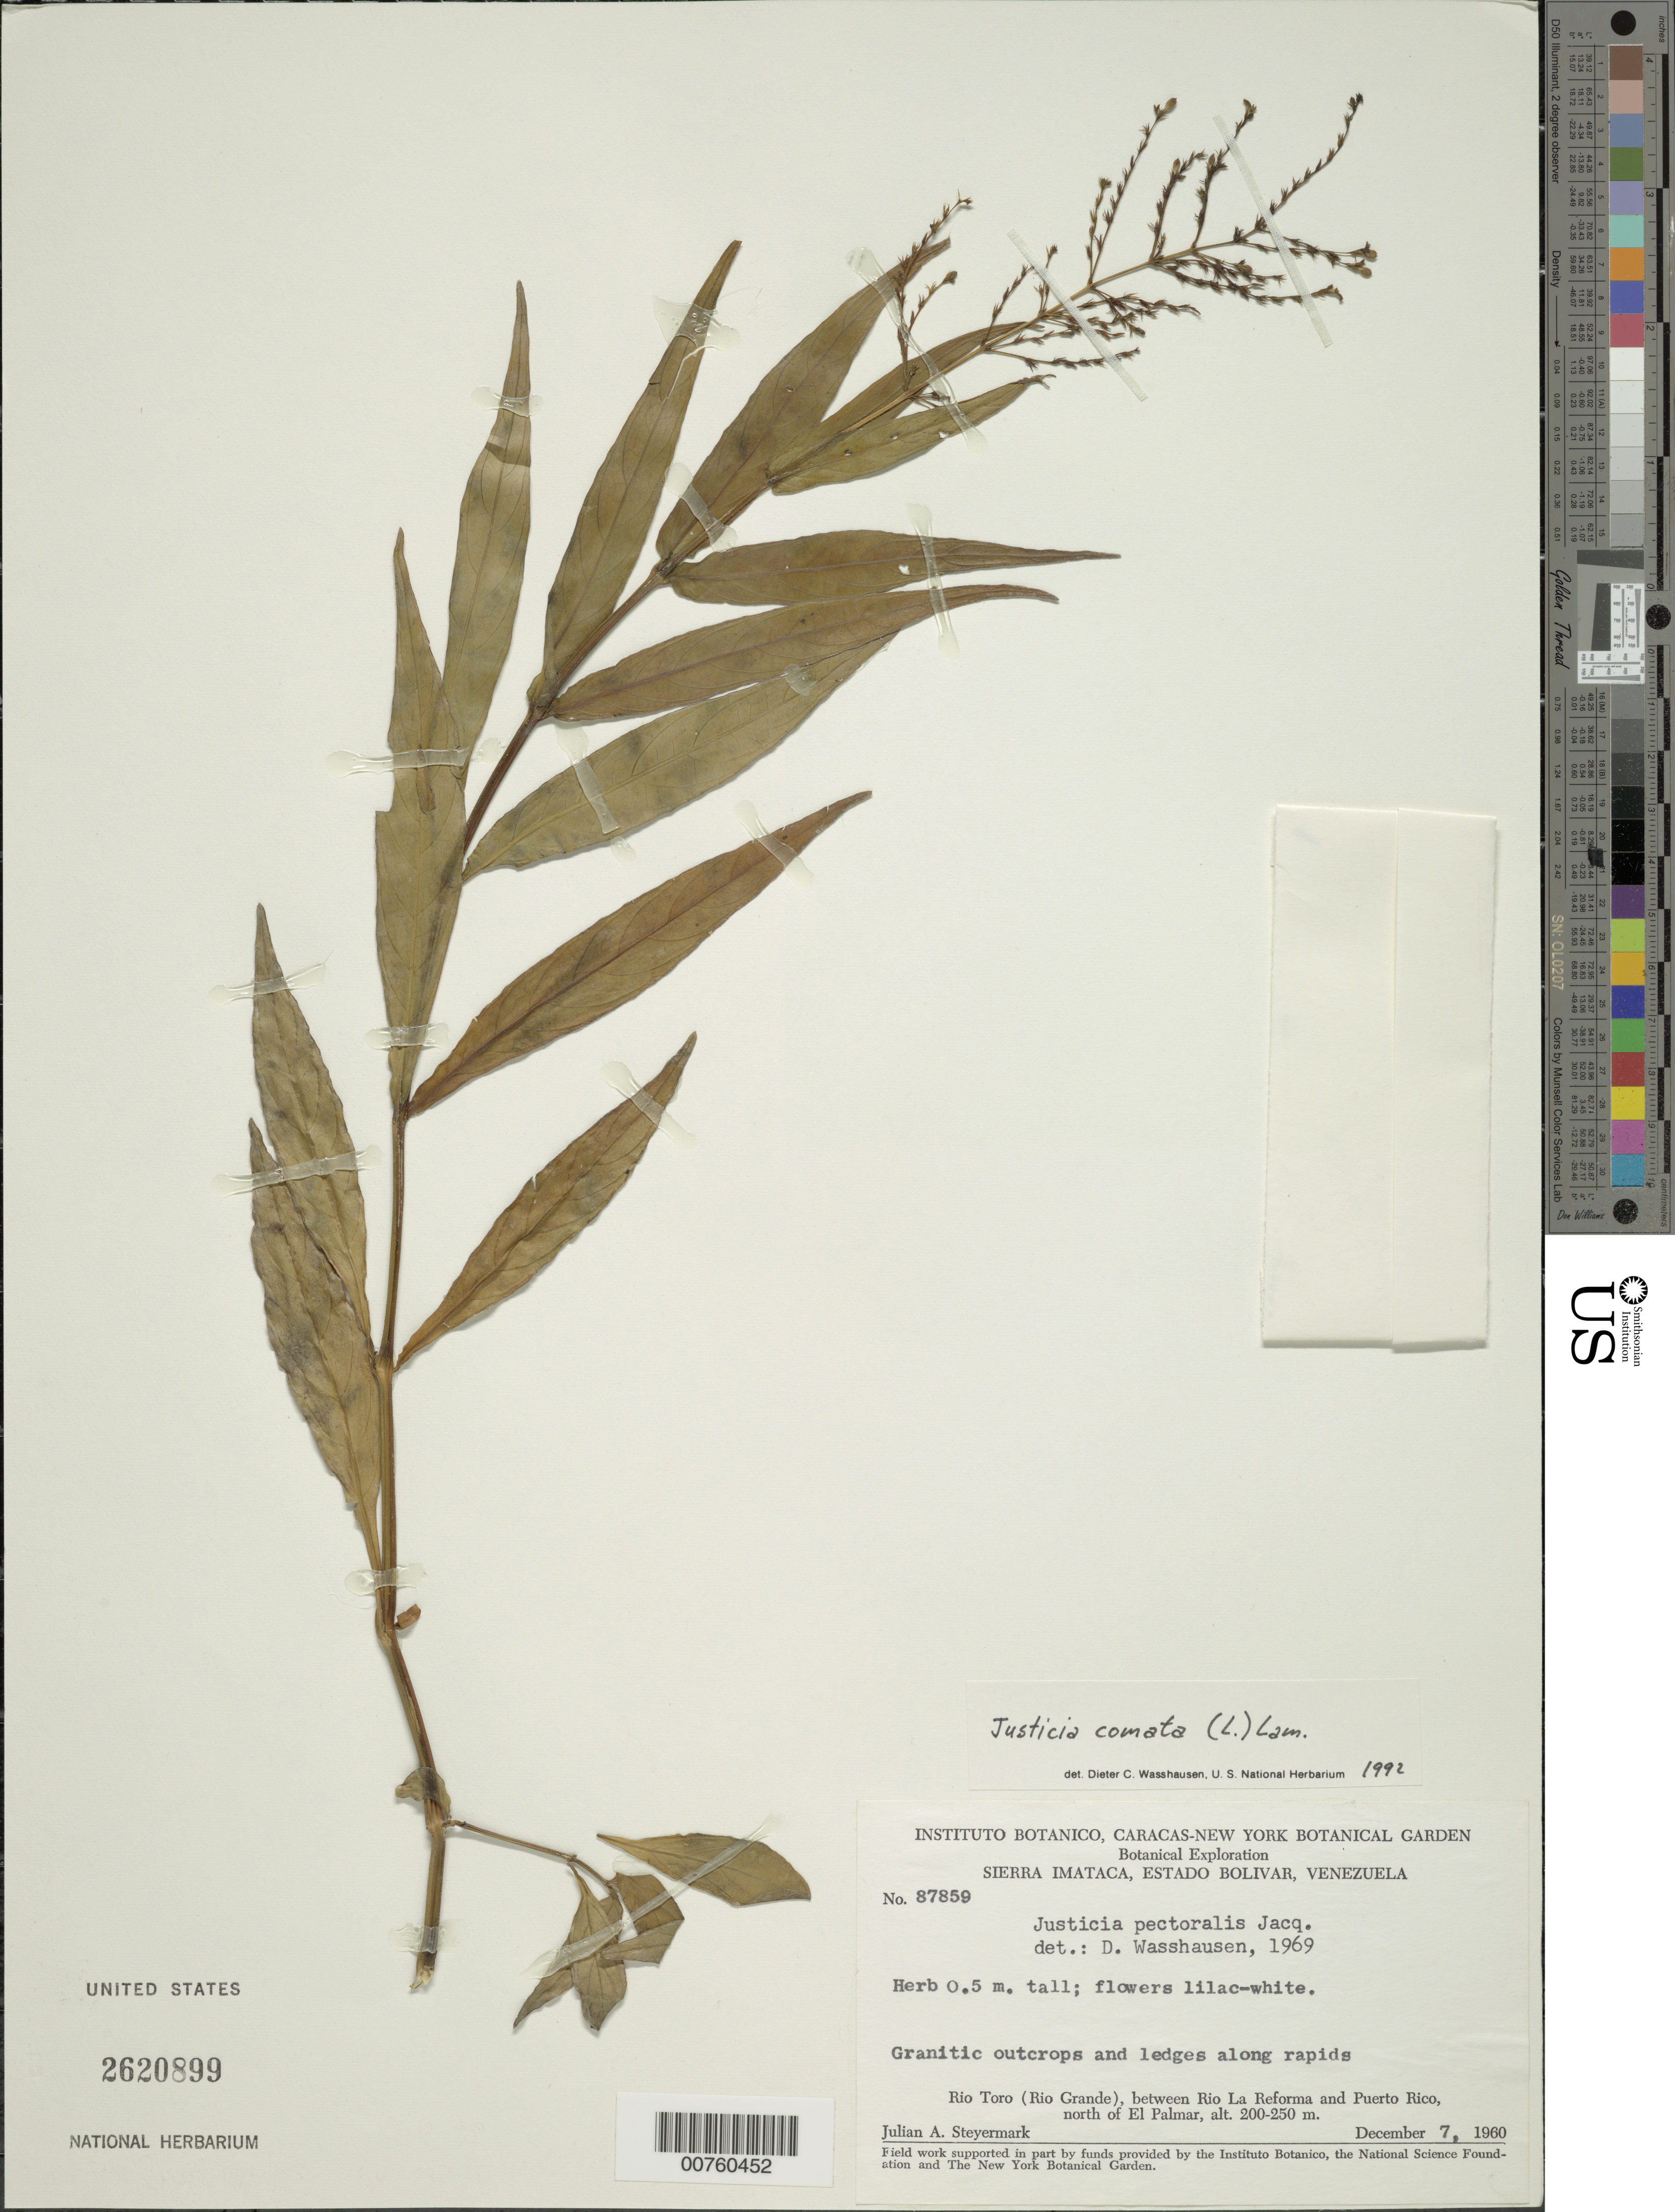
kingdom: Plantae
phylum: Tracheophyta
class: Magnoliopsida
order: Lamiales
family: Acanthaceae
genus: Justicia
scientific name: Justicia comata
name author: (L.) Lam.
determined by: Wasshausen, Dieter C., (BOT), Smithsonian Institution - National Museum of Natural History (UNITED STATES)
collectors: J. Steyermark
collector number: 87859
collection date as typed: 7-Dec-60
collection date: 1960-12-07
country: Venezuela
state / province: Bolívar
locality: Sierra Imataca; Río Toro (Río Grande), between Río La Reforma and Puerto Rico, N of El Palmar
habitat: Granitic outcrops & ledges along rapids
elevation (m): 200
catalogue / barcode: US 2620899